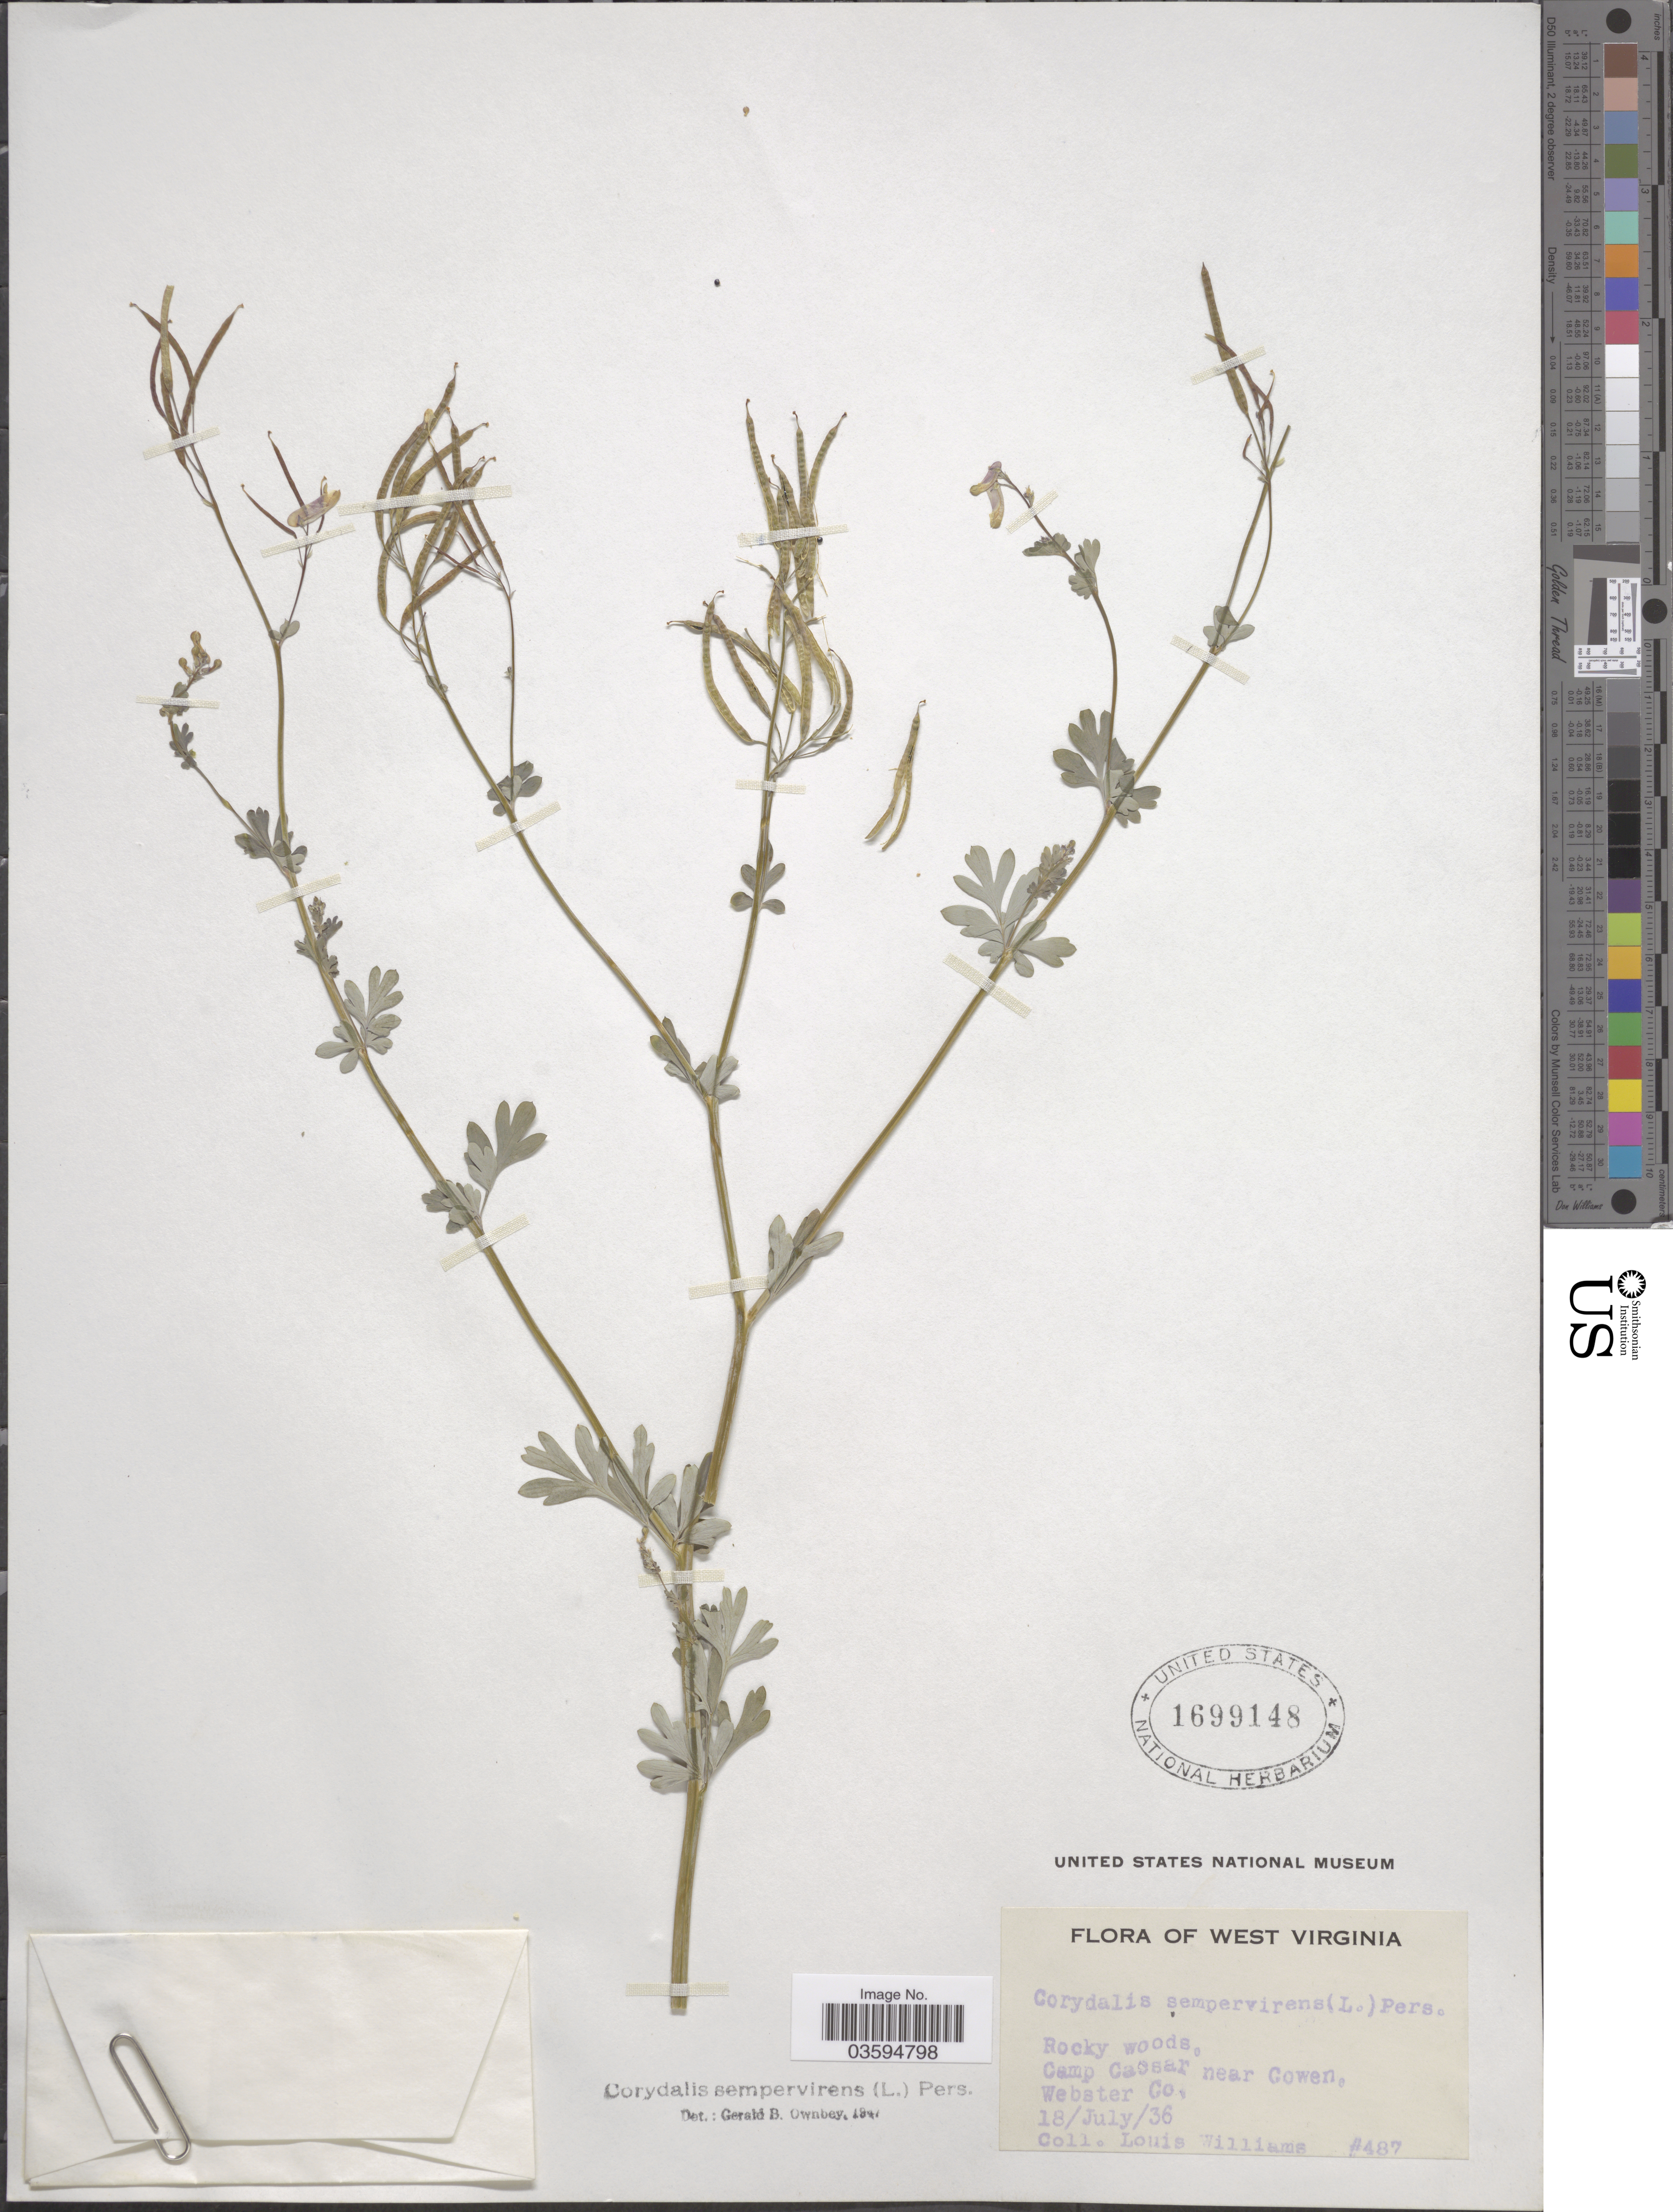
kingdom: Plantae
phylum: Tracheophyta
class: Magnoliopsida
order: Ranunculales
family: Papaveraceae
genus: Capnoides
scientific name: Capnoides sempervirens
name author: (L.) Borkh.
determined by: Strong, M. T., (US), Smithsonian Institution - National Museum of Natural History (UNITED STATES)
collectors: L. G. Williams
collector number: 487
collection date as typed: Transcribed d/m/y: 18/7/36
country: United States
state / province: West Virginia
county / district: Webster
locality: Camp Caesar near Cowen, Webster Co.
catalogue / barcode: US 1699148